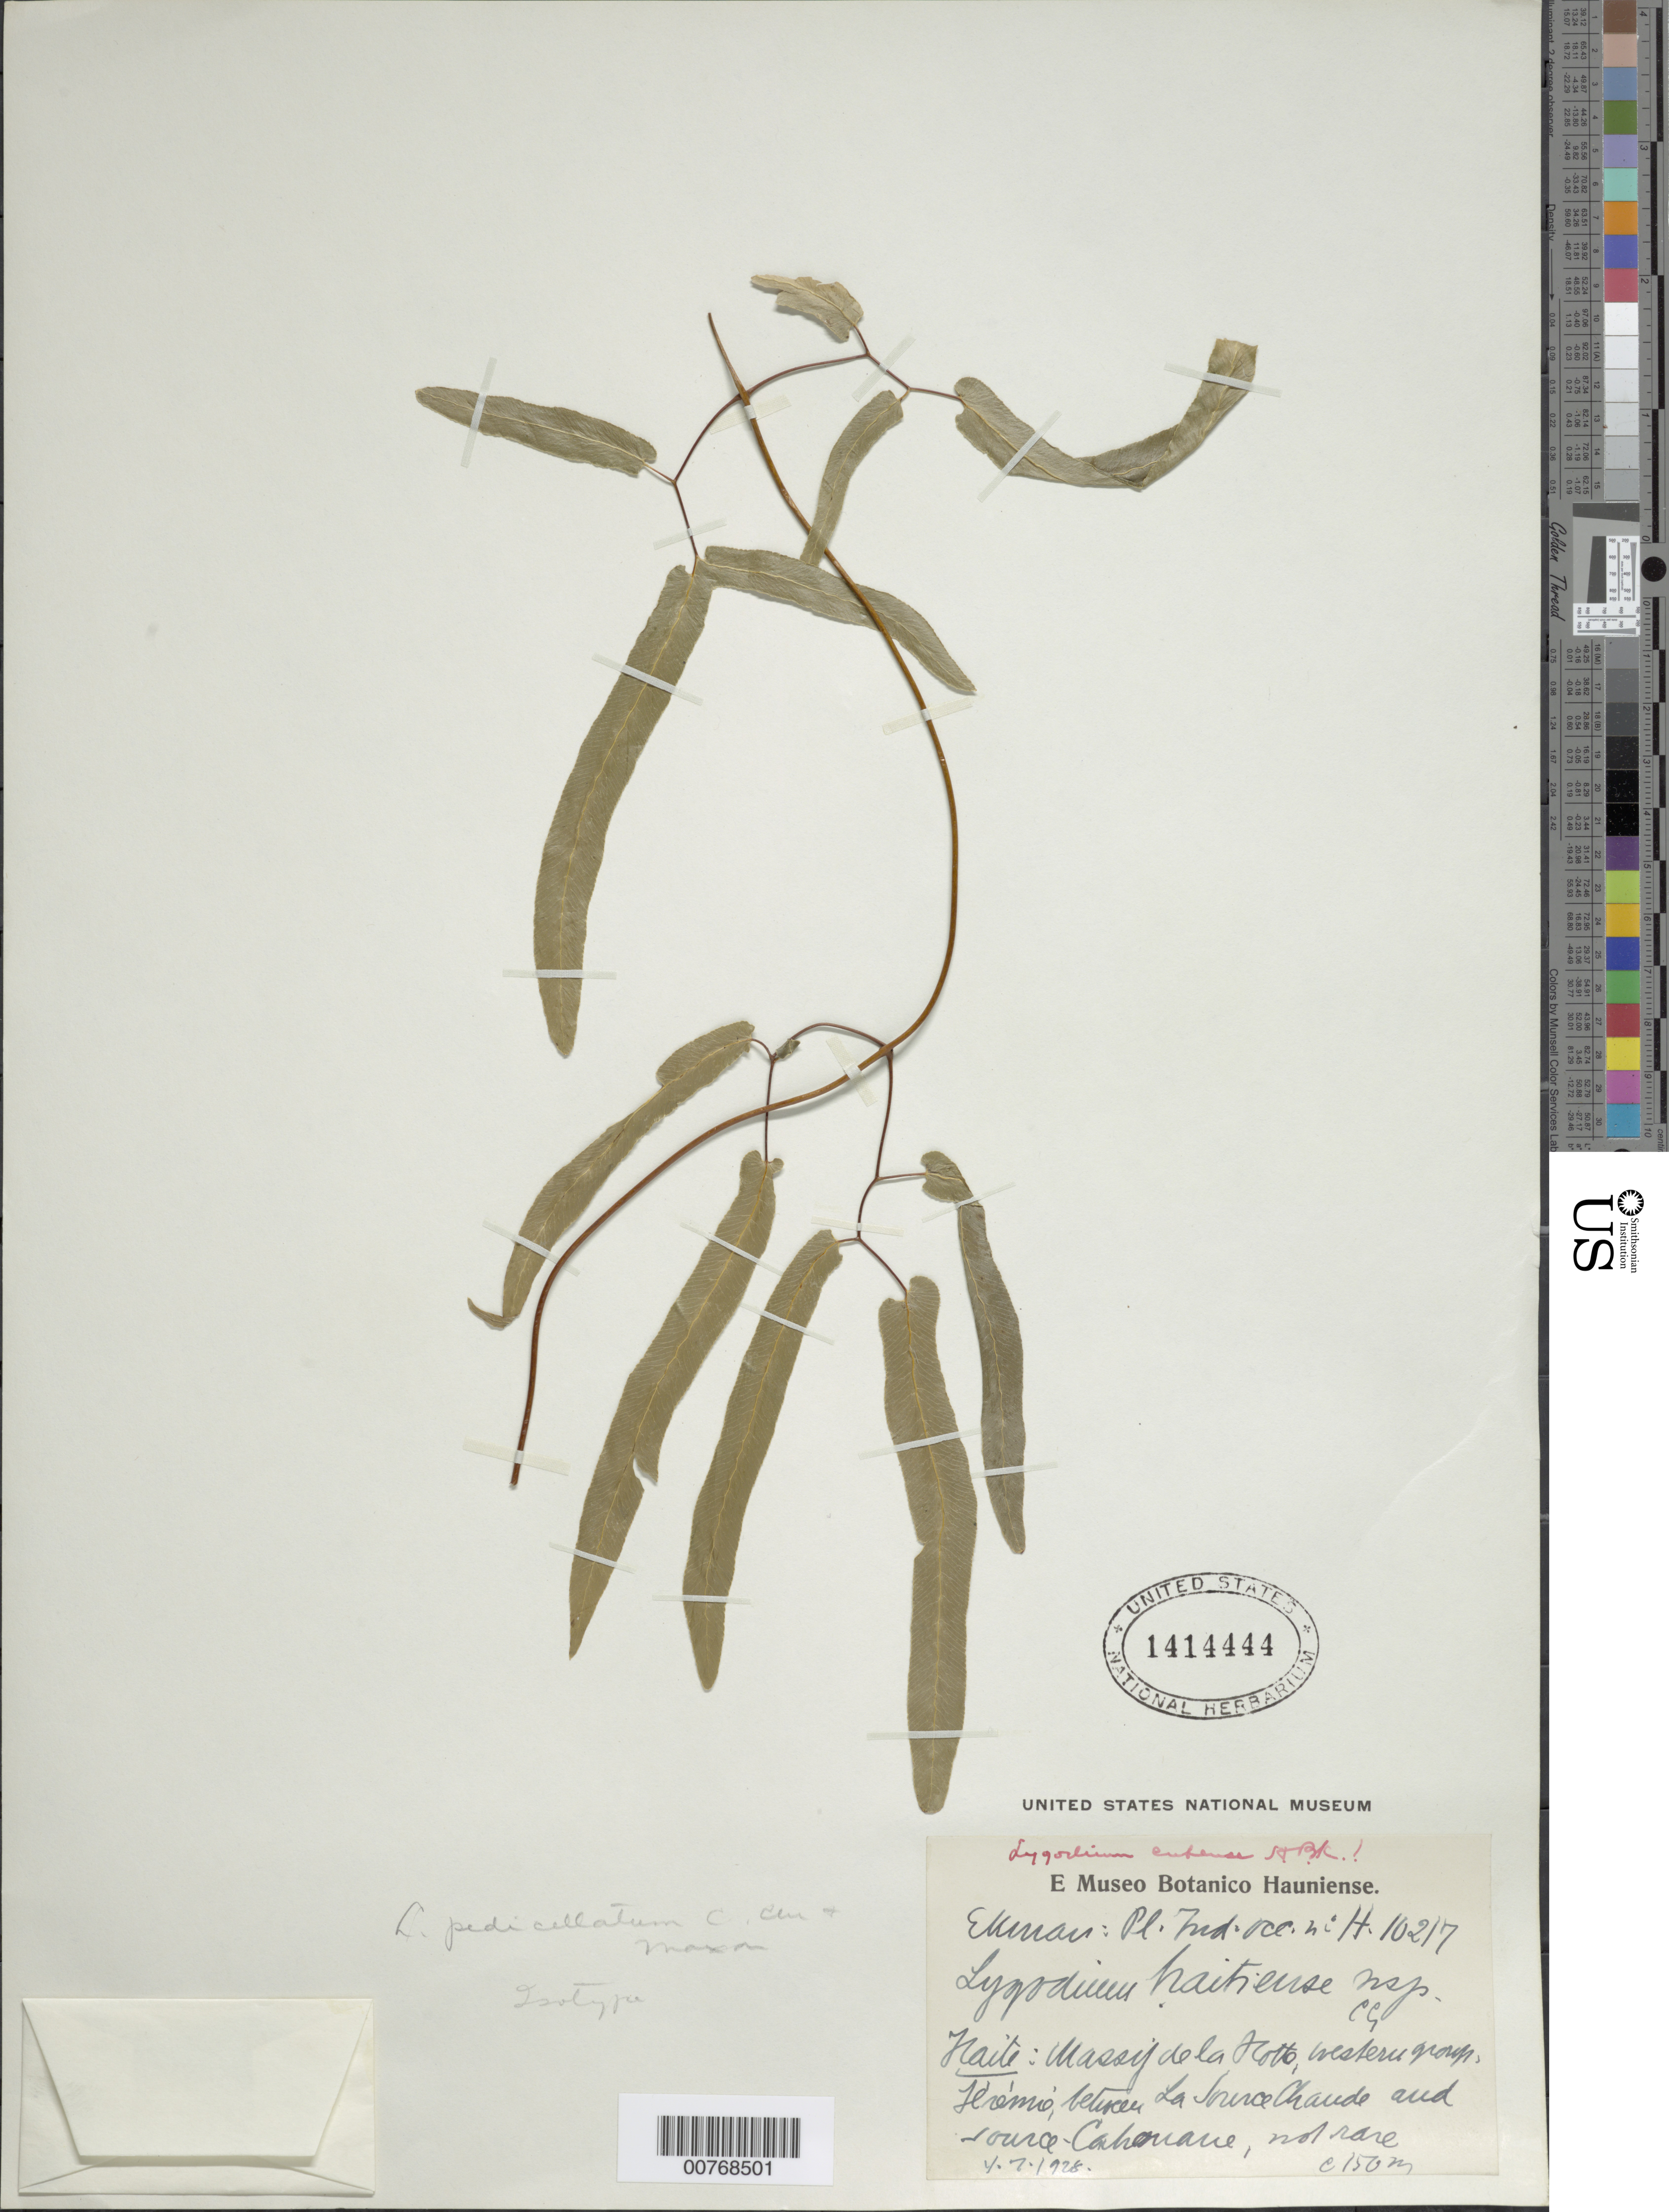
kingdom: Plantae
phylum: Tracheophyta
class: Polypodiopsida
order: Schizaeales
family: Lygodiaceae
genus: Lygodium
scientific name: Lygodium pedicellatum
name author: C. Chr. & Maxon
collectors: E. L. Ekman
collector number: H 10217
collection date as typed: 04 Jul 1928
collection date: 1928-07-04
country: Haiti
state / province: Sud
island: Hispaniola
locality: Massif de la Hotte, western group, Jérémie, between La Source Chaude and Source Cahonane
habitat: Not rare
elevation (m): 150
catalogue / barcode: US 1414444